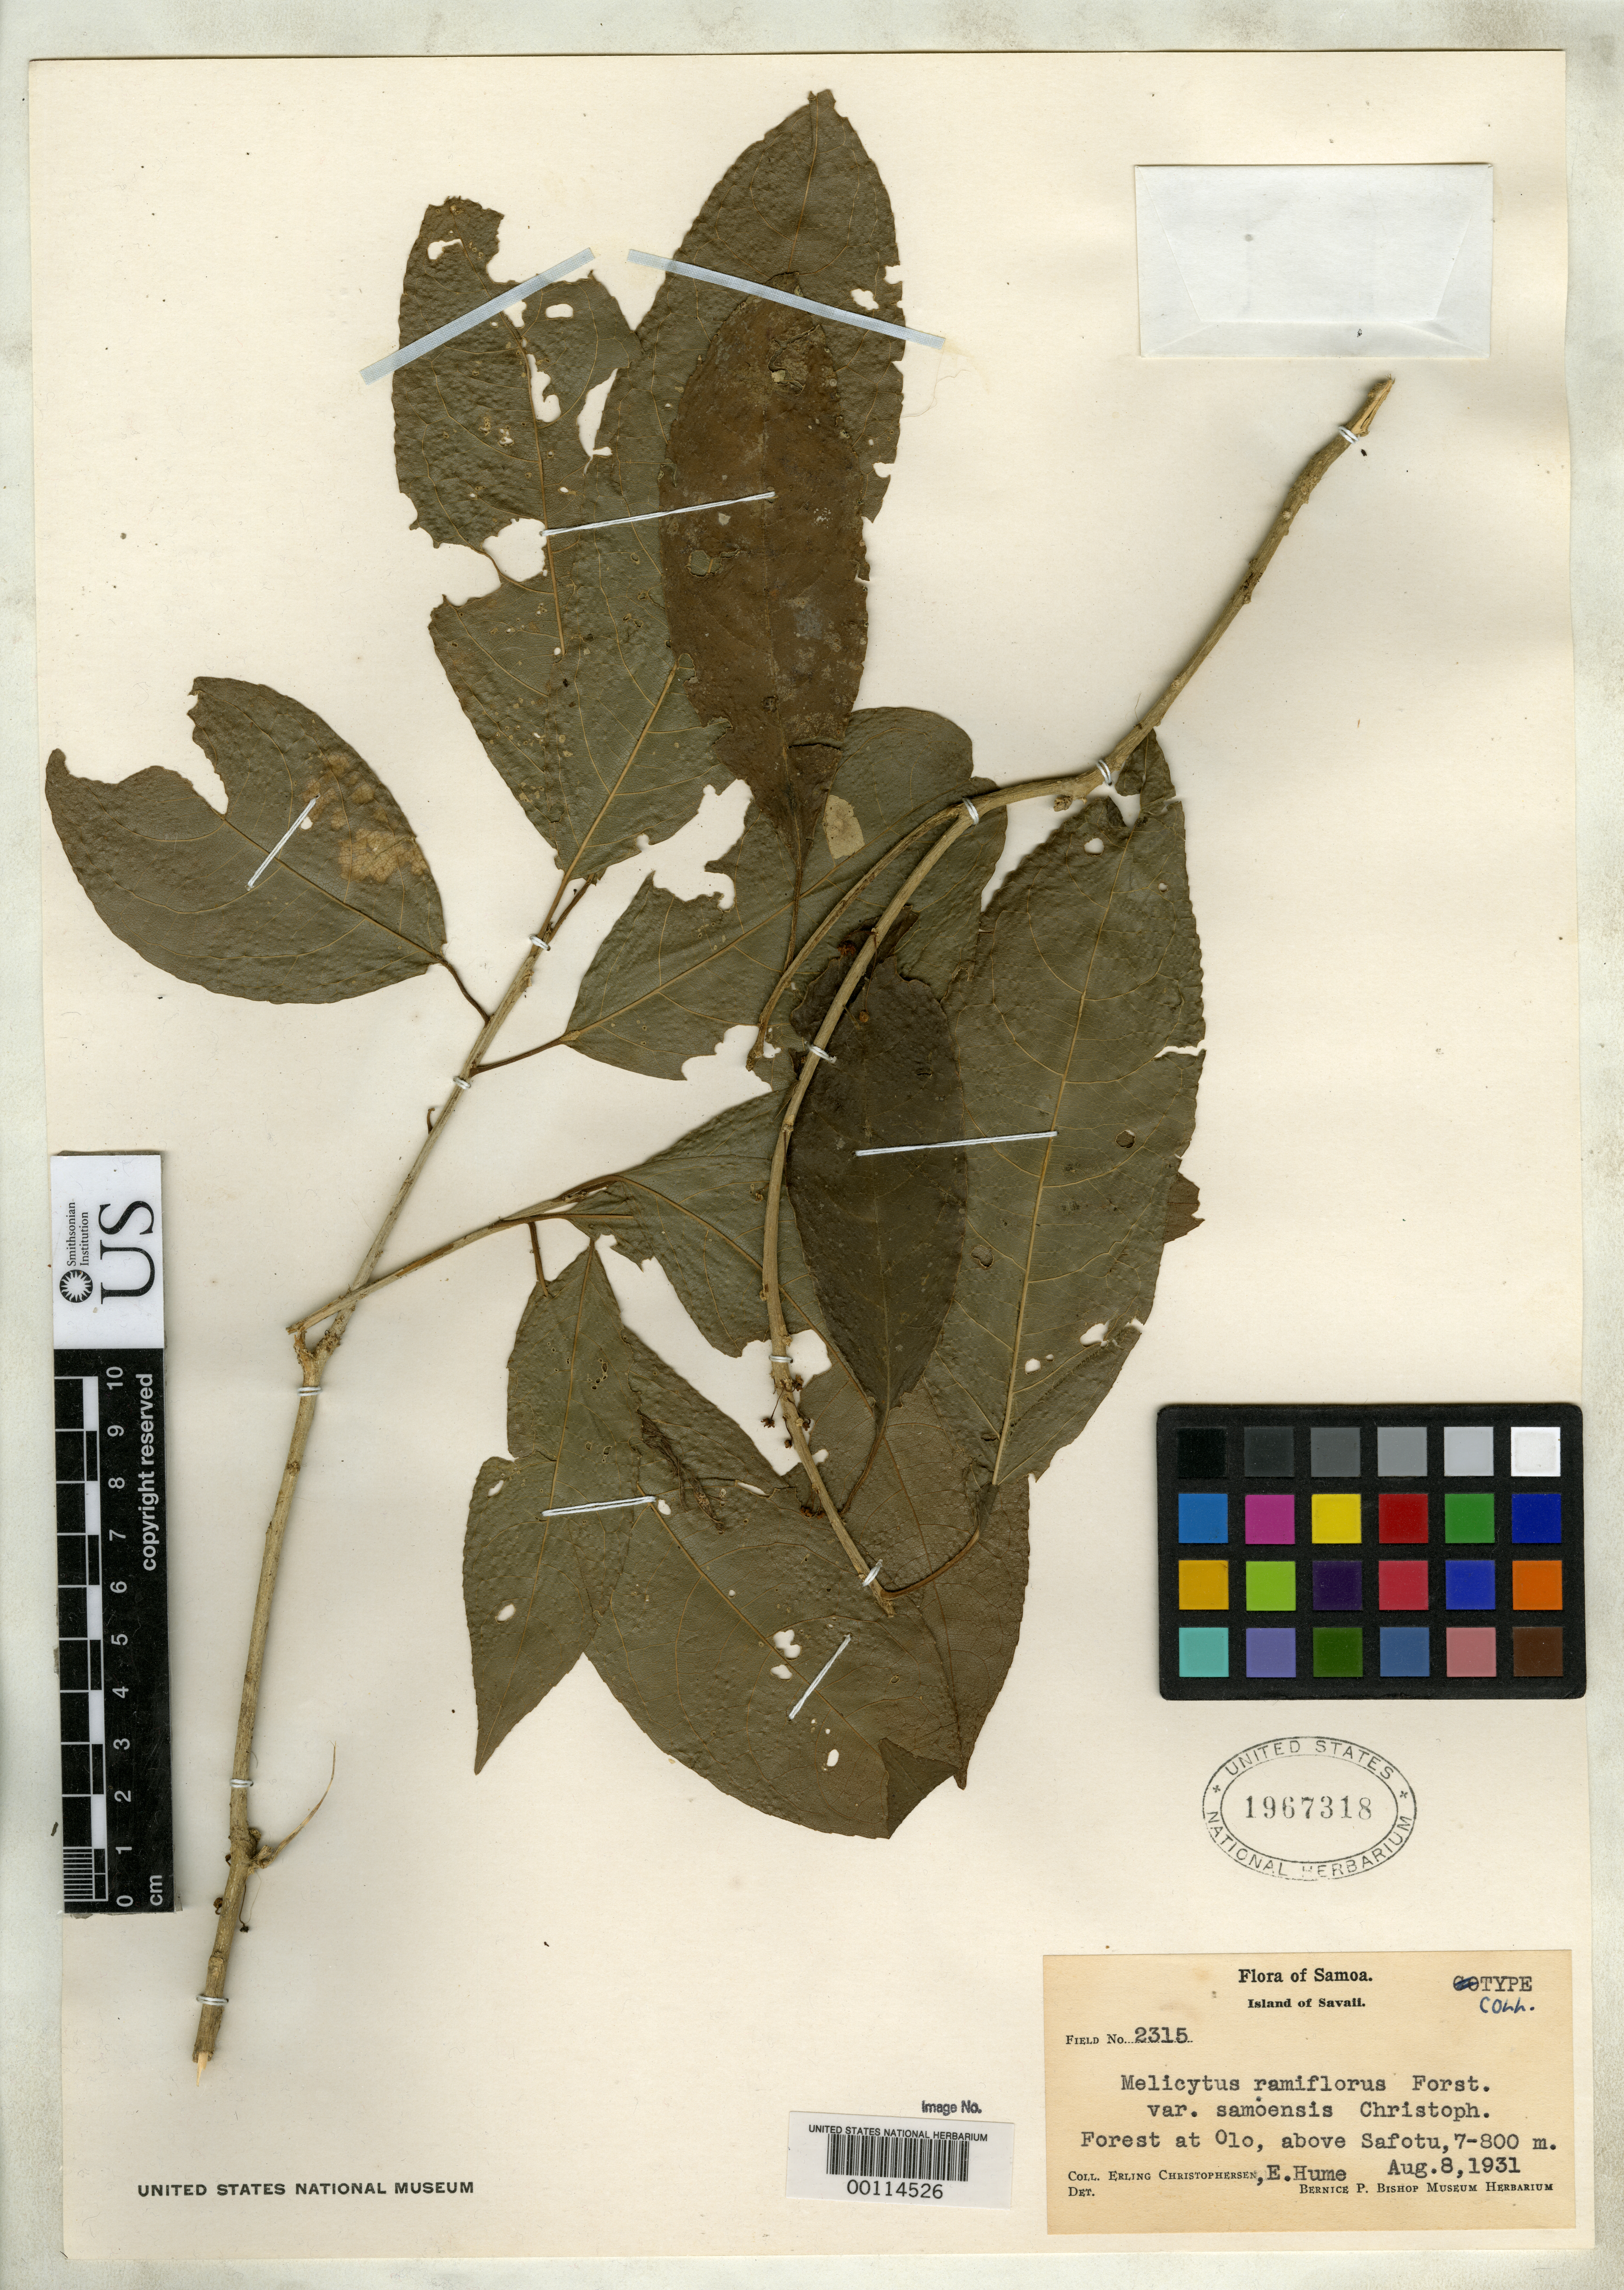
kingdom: Plantae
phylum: Tracheophyta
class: Magnoliopsida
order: Malpighiales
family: Violaceae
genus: Melicytus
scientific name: Melicytus ramiflorus var. samoensis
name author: Christoph.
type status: Isotype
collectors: E. Christophersen & E. Hume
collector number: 2315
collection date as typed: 08 Aug 1931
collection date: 1931-08-08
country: Samoa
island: Savai'i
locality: Olo, above Safotu.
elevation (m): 700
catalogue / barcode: US 1967318